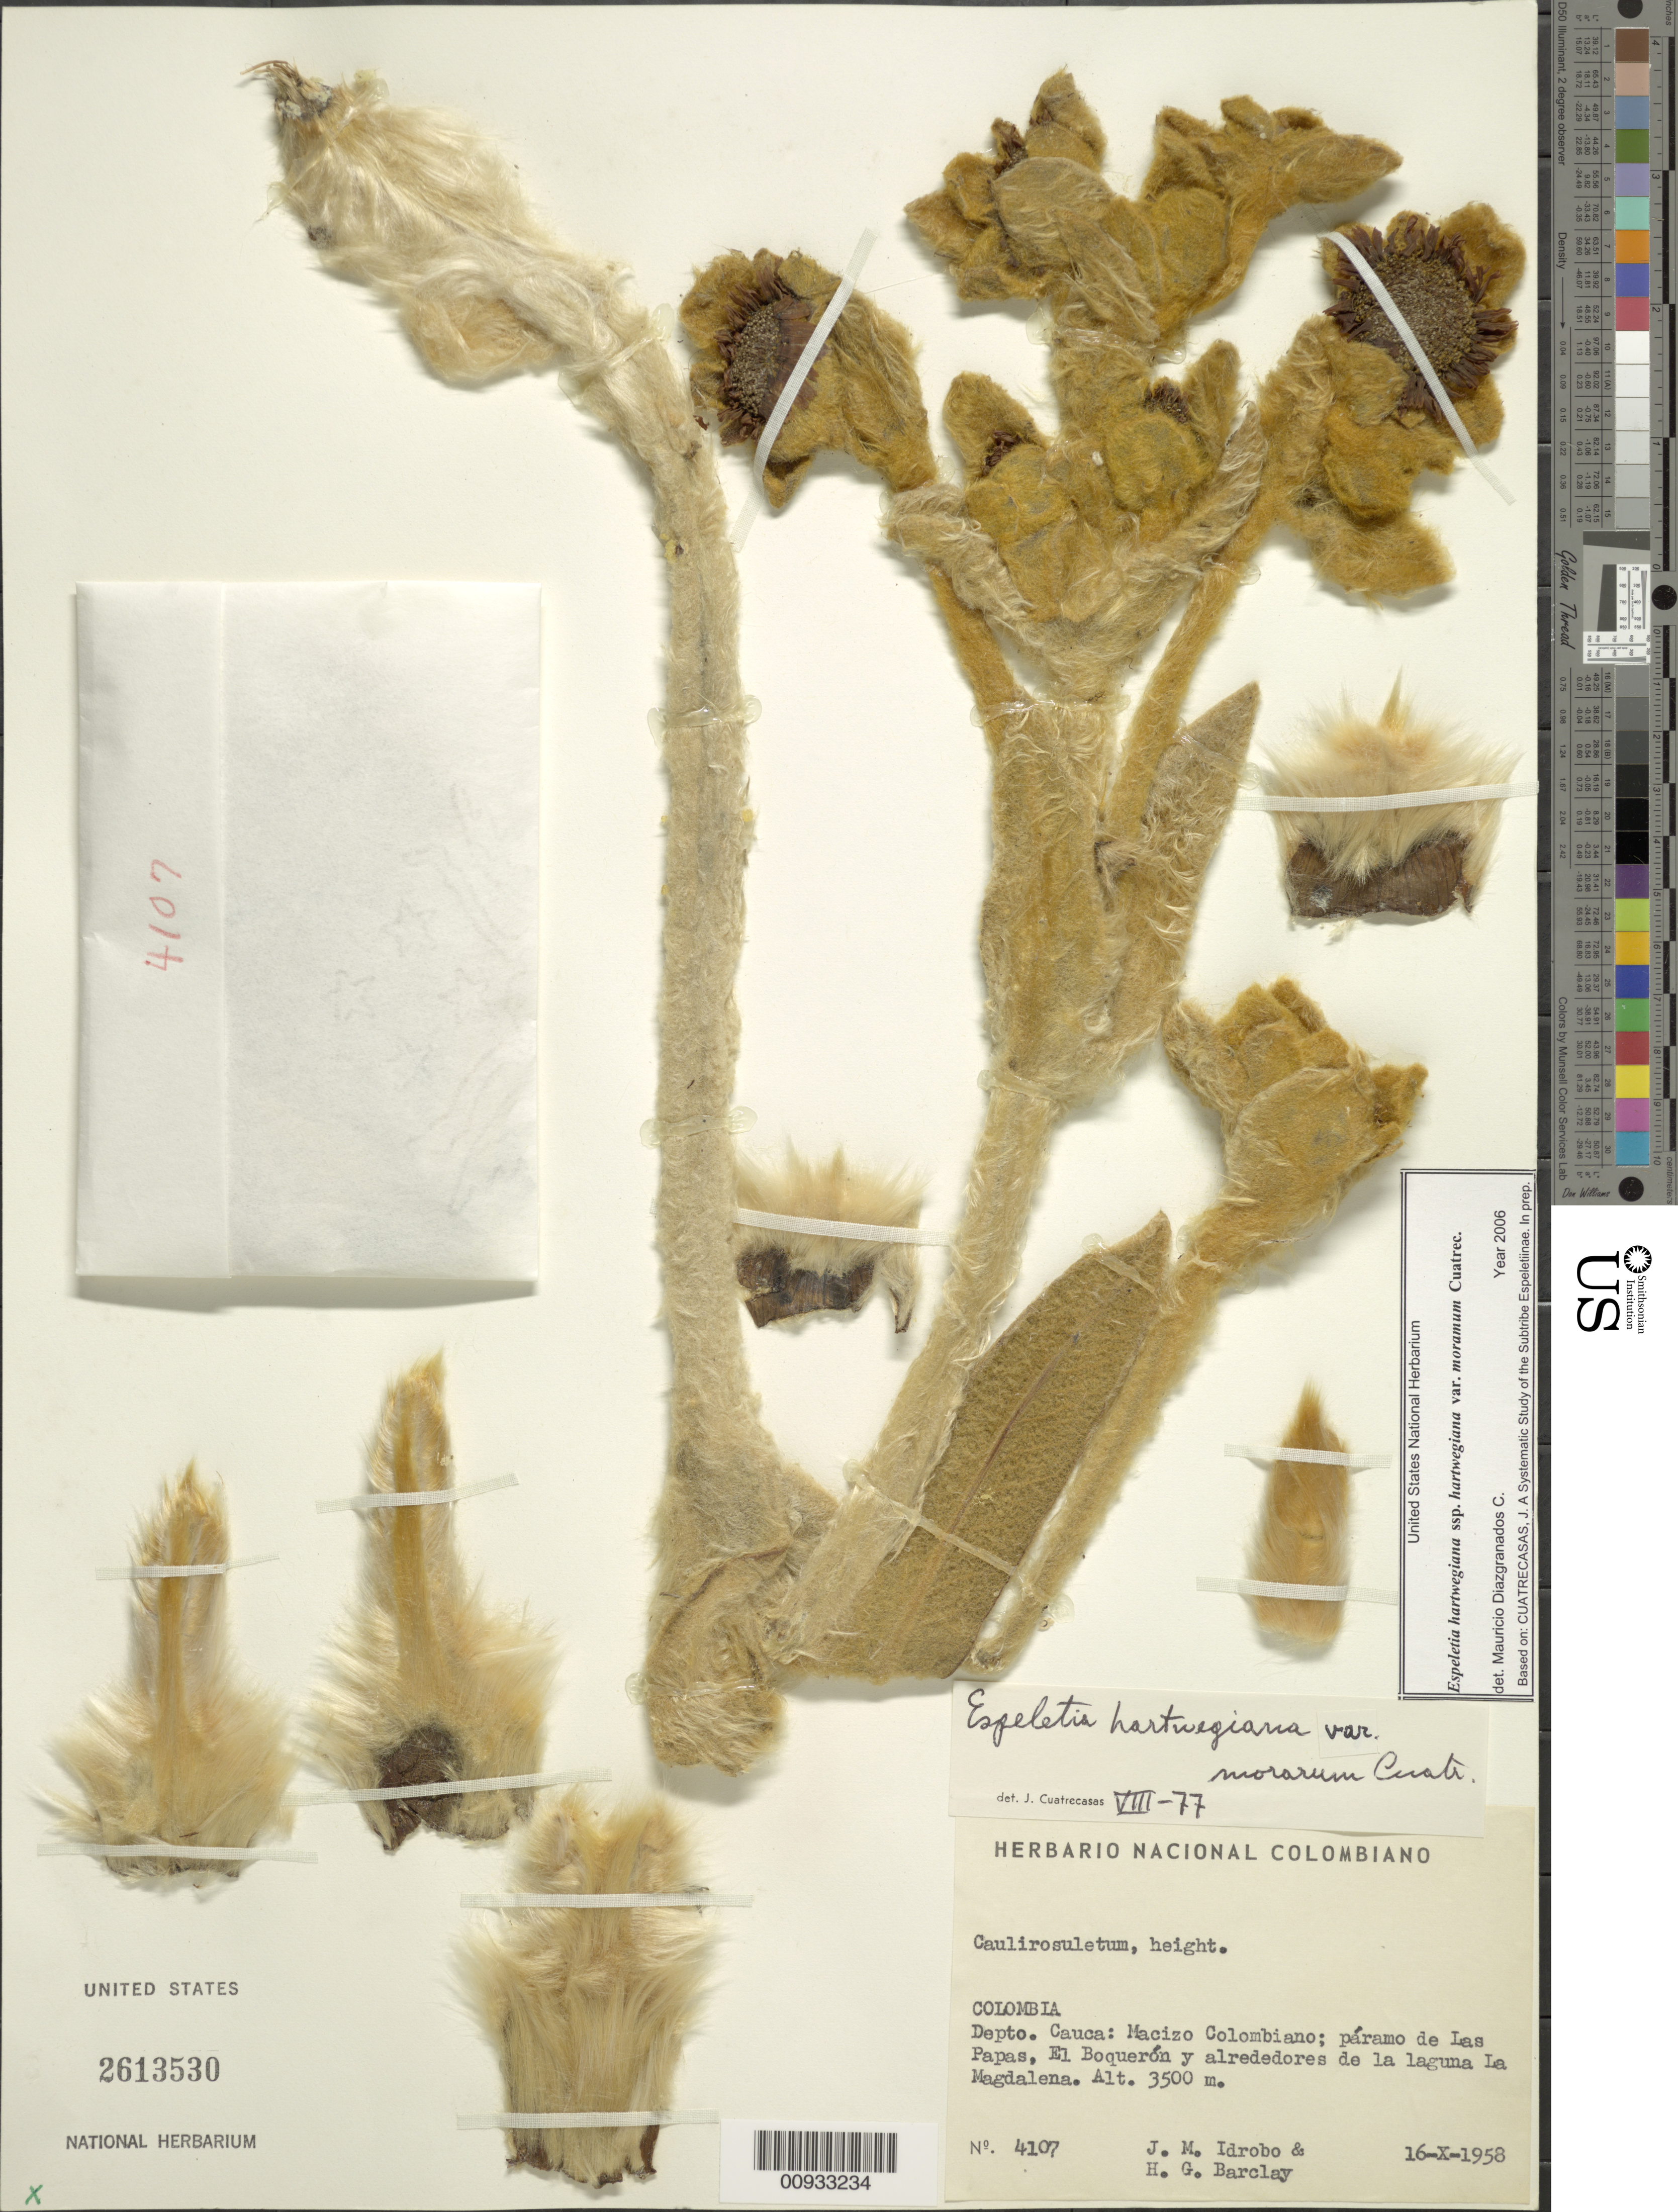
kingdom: Plantae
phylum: Tracheophyta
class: Magnoliopsida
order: Asterales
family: Asteraceae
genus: Espeletia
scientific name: Espeletia hartwegiana var. morarum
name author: Cuatrec.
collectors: J. M. Idrobo & H. G. Barclay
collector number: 4107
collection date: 1958-10-16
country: Colombia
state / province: Cauca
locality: Macizo Columbiano; paramo de Las Papas, El Boqueron y alrededores de la laguna La Magdalena.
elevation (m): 3500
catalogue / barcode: US 2613530